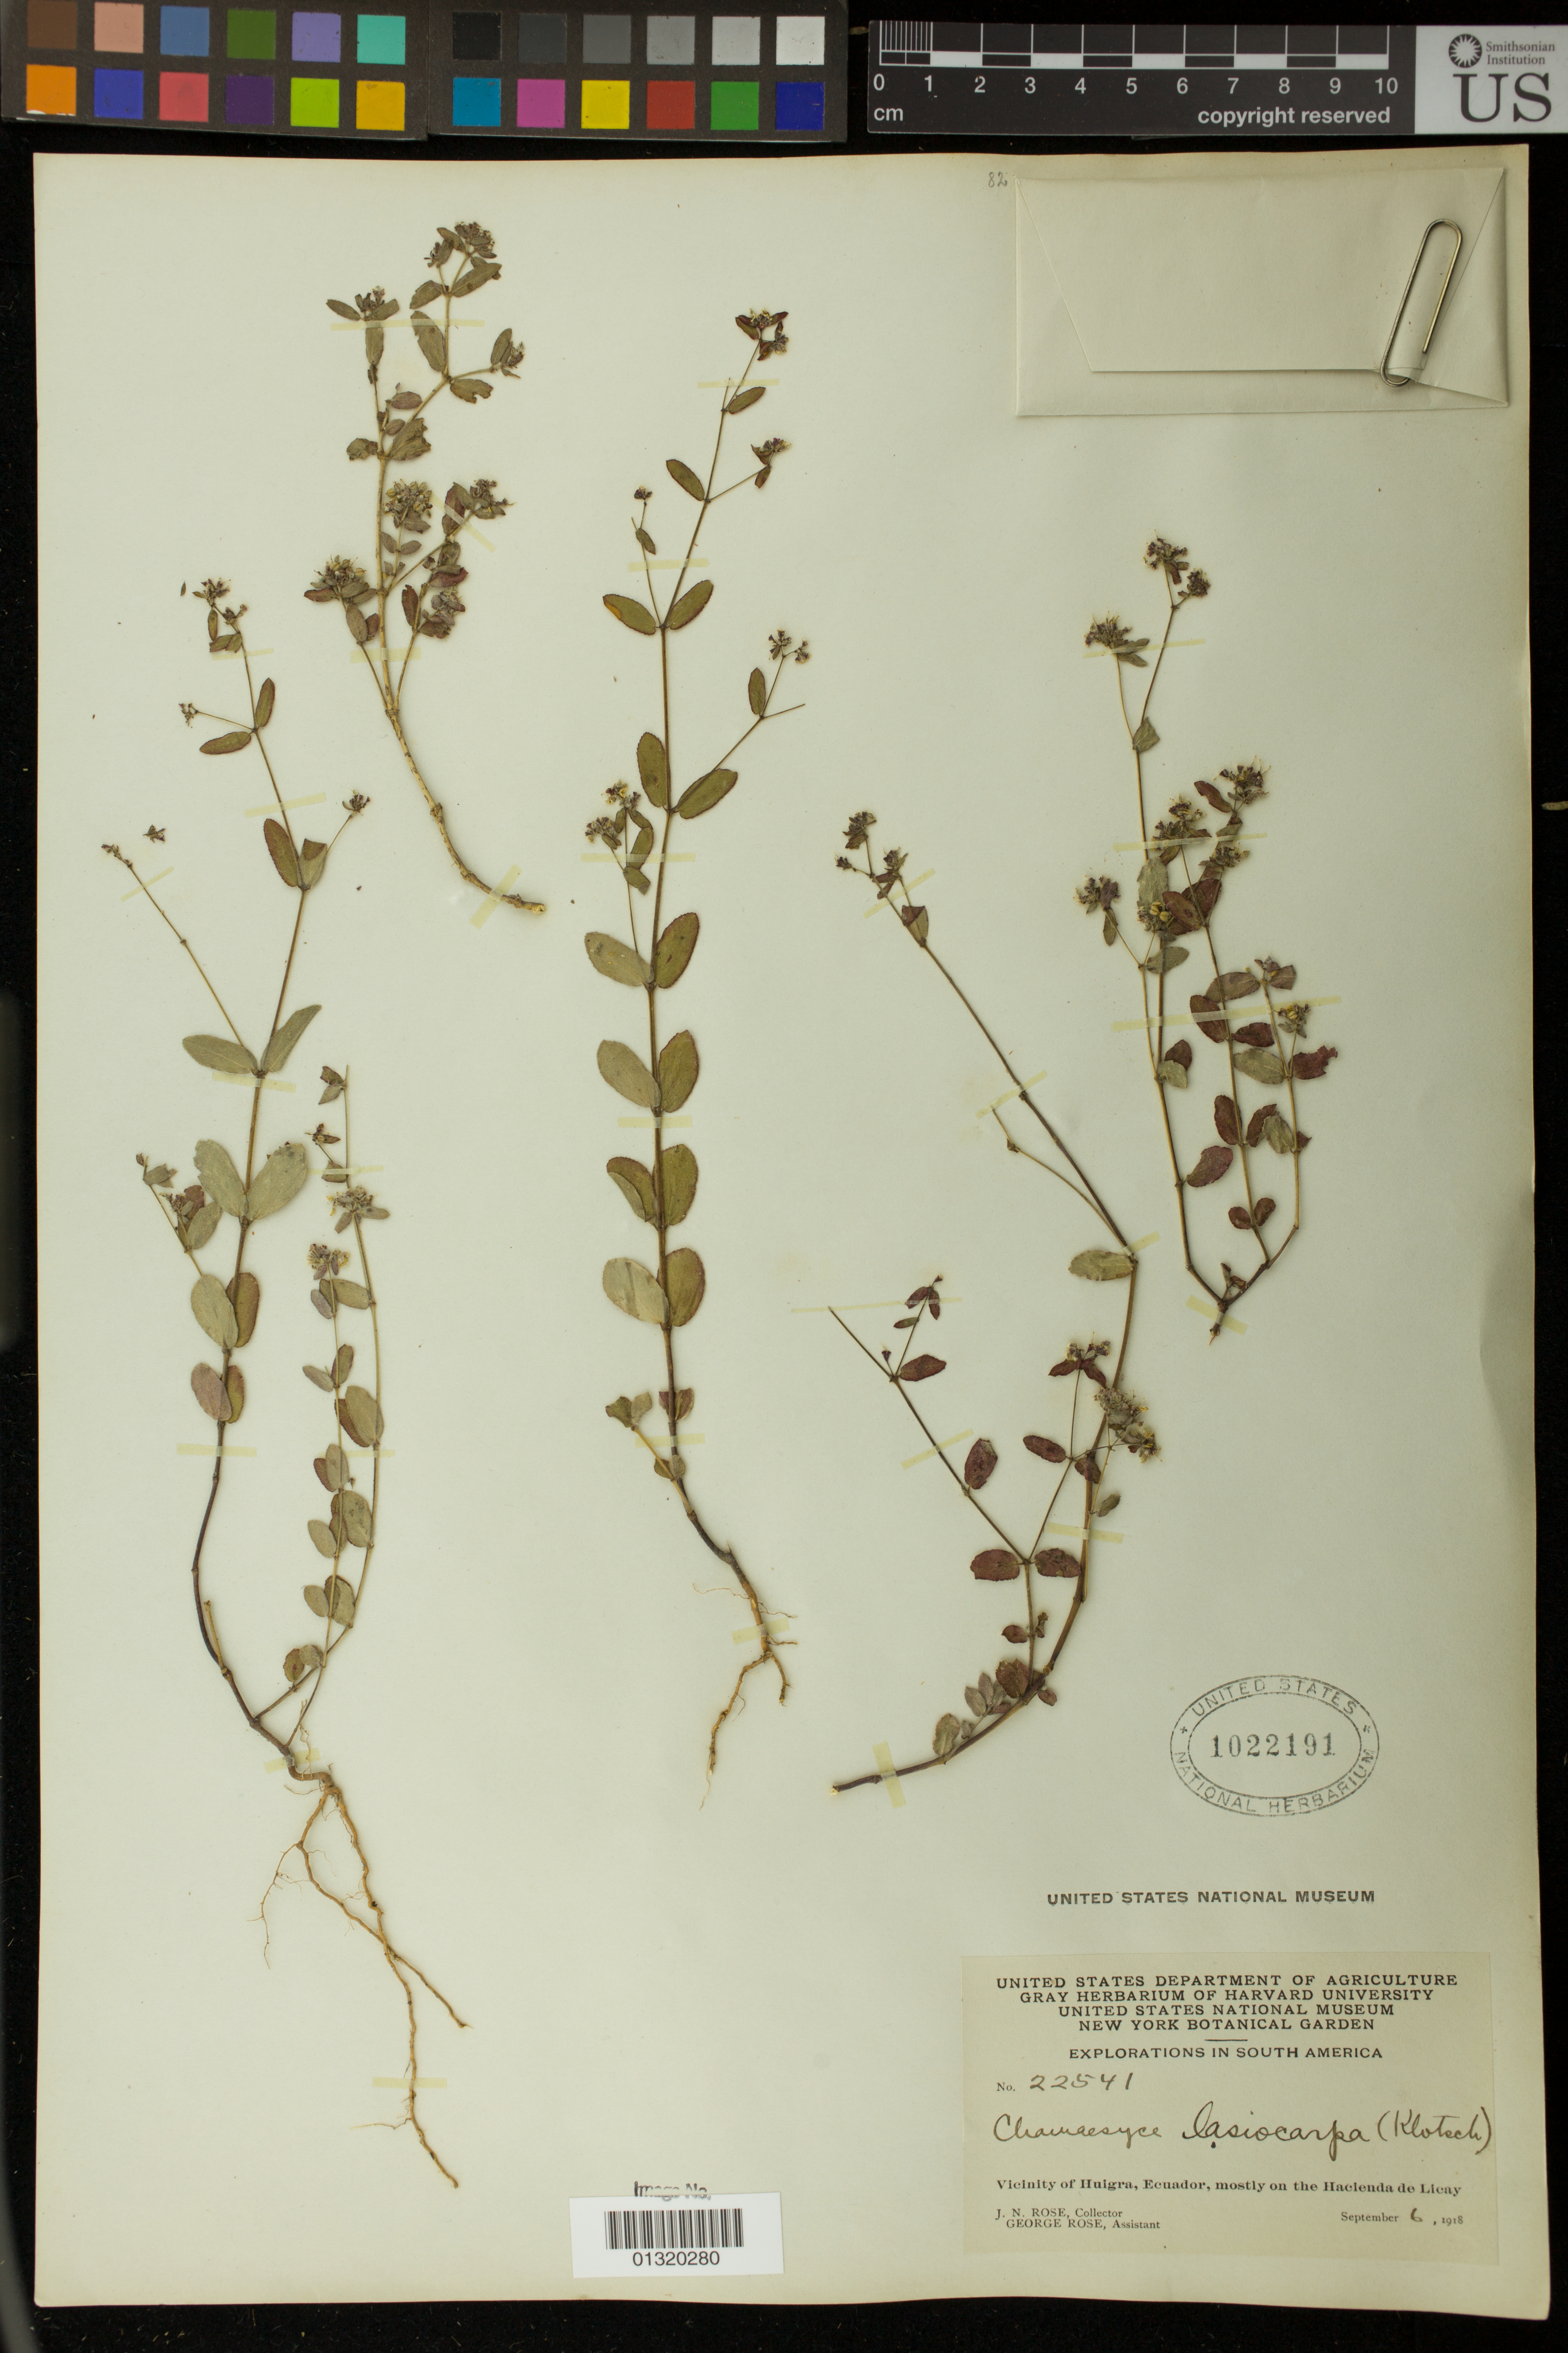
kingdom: Plantae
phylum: Tracheophyta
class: Magnoliopsida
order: Malpighiales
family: Euphorbiaceae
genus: Euphorbia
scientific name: Euphorbia lasiocarpa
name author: Klotzsch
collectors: J. N. Rose & G. Rose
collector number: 22541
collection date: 1918-09-06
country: Ecuador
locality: Vicinity of Huigra, Ecuador, mostly on the Hacienda de Licay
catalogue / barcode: US 1022191